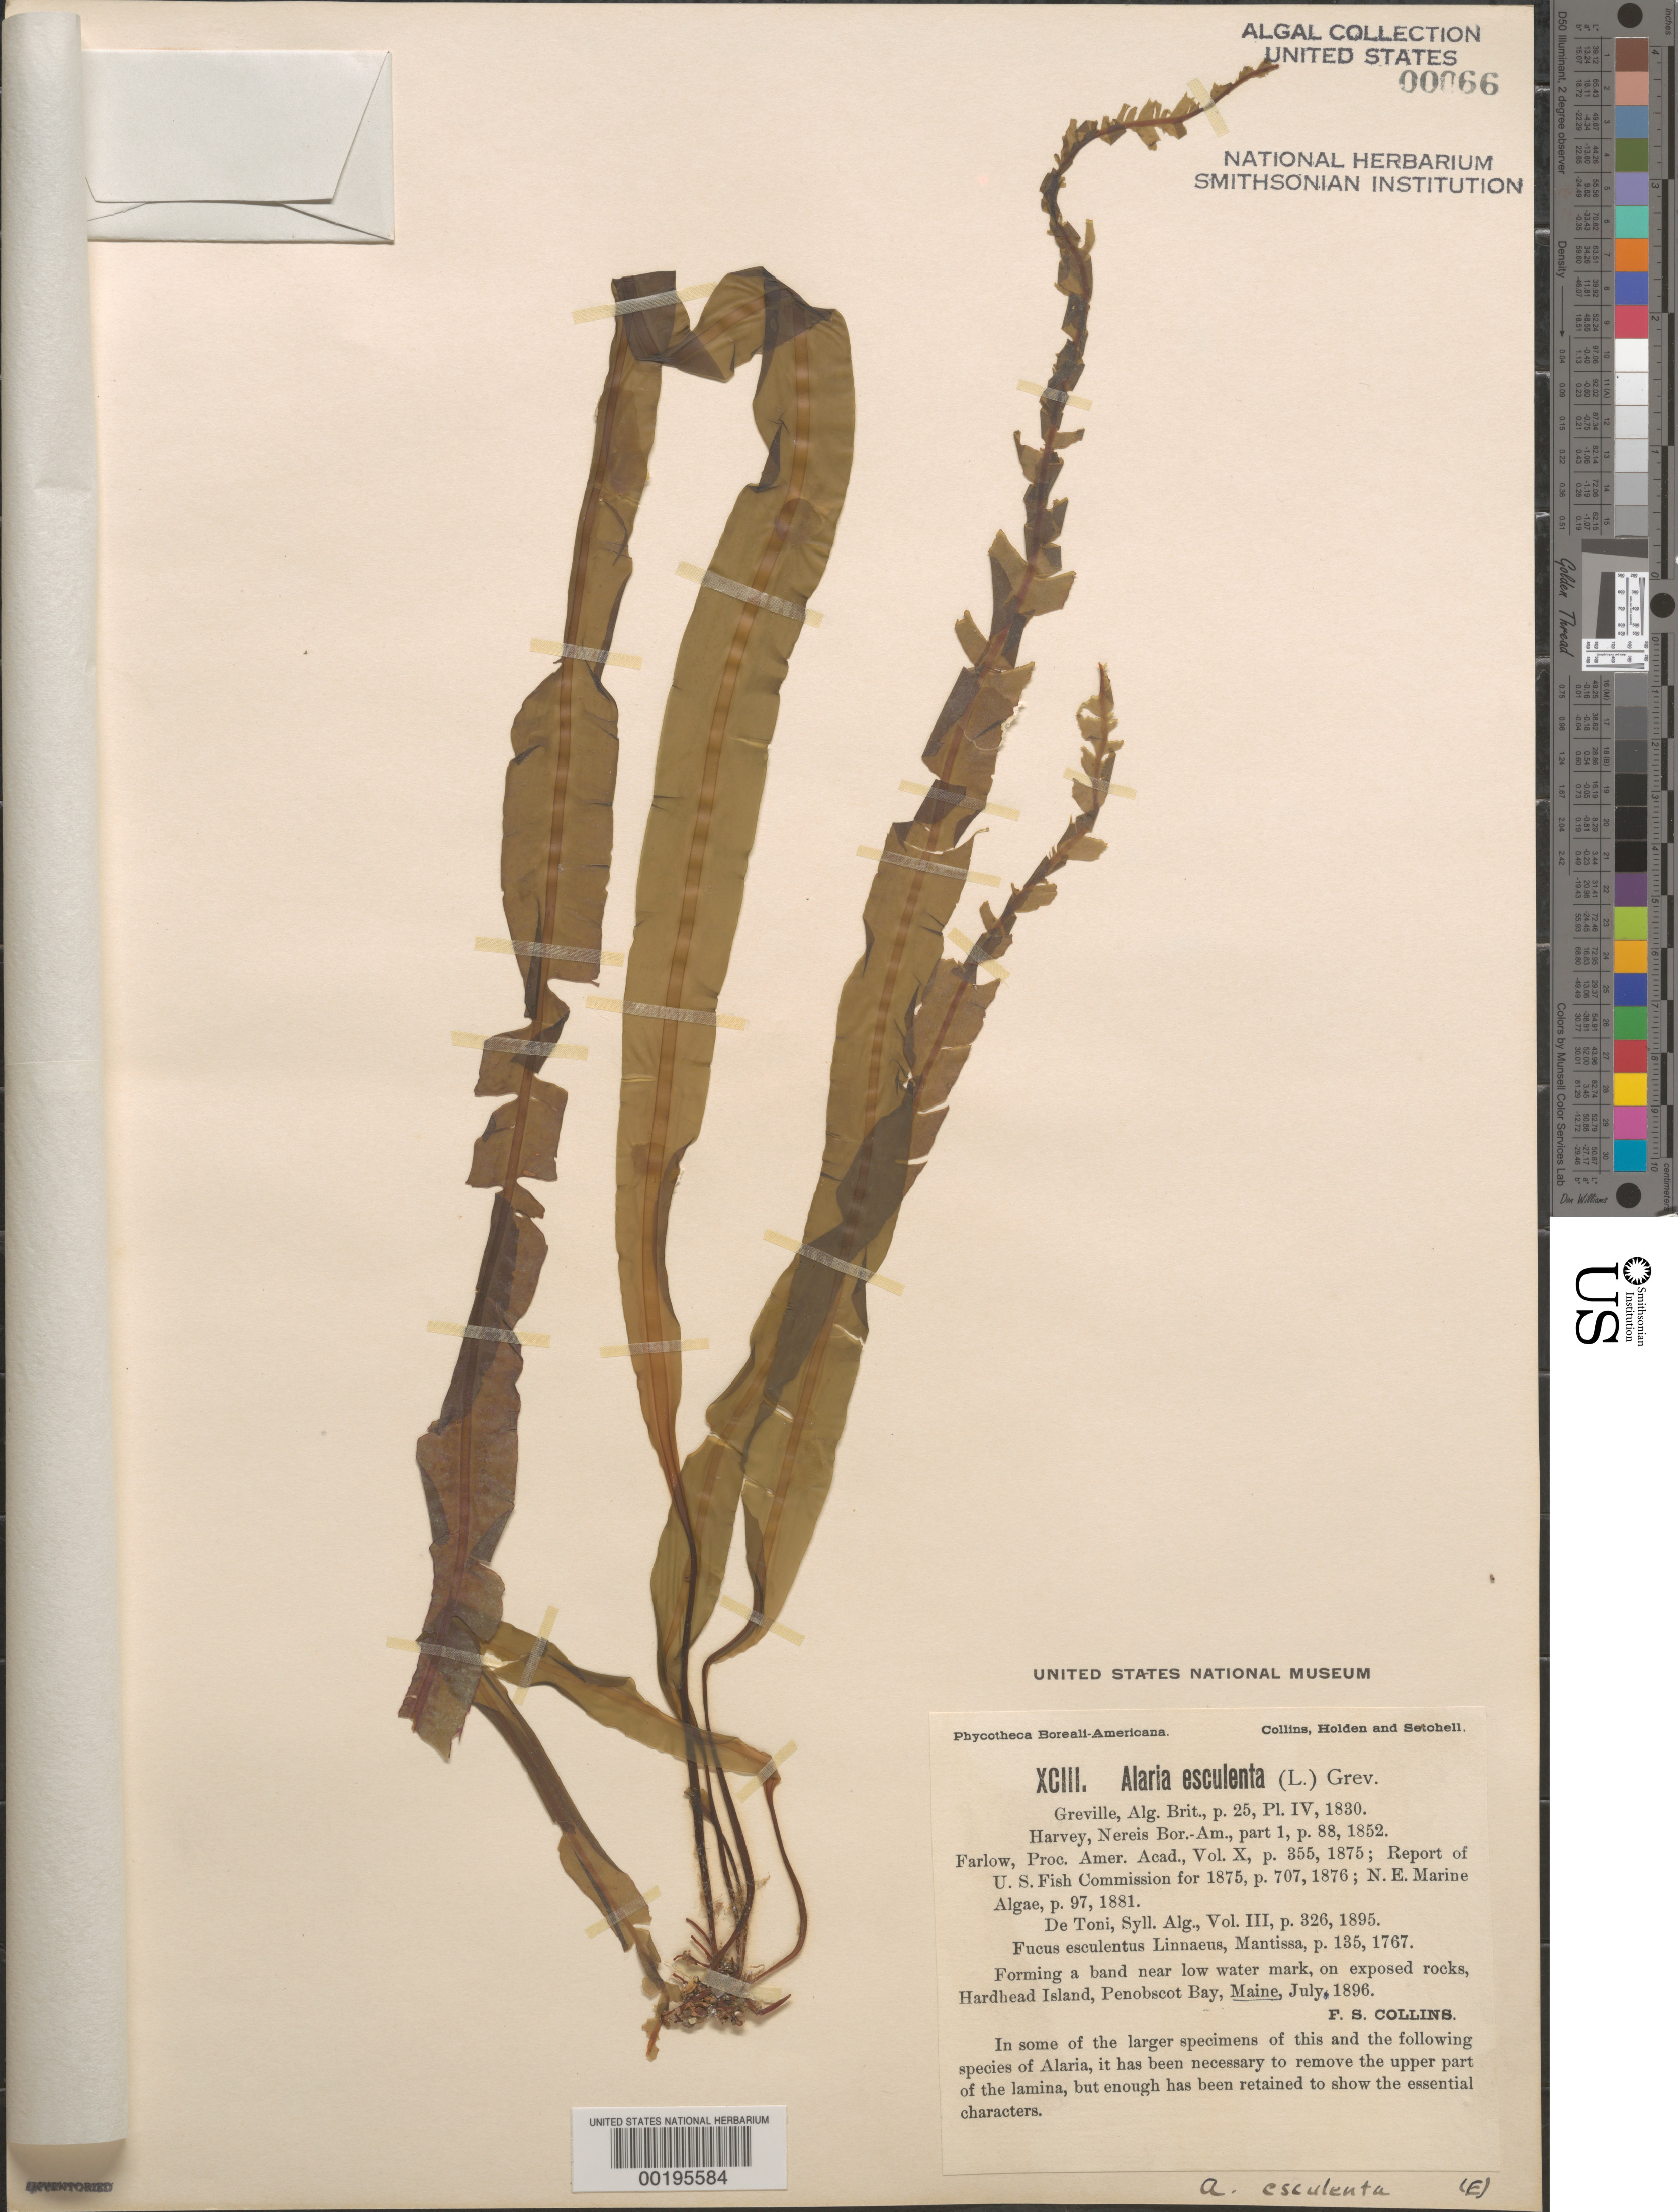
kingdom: Chromista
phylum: Ochrophyta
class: Phaeophyceae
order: Laminariales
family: Alariaceae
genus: Alaria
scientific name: Alaria esculenta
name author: (L.) Greville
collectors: F. Collins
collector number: PB-A Xciii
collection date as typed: Jul 1896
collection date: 1896-07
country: United States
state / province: Maine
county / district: Hancock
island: Hardhead Island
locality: Penobscot Bay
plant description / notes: Collins, Holden & Setchell, Phycotheca Boreali-Americana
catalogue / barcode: US 66